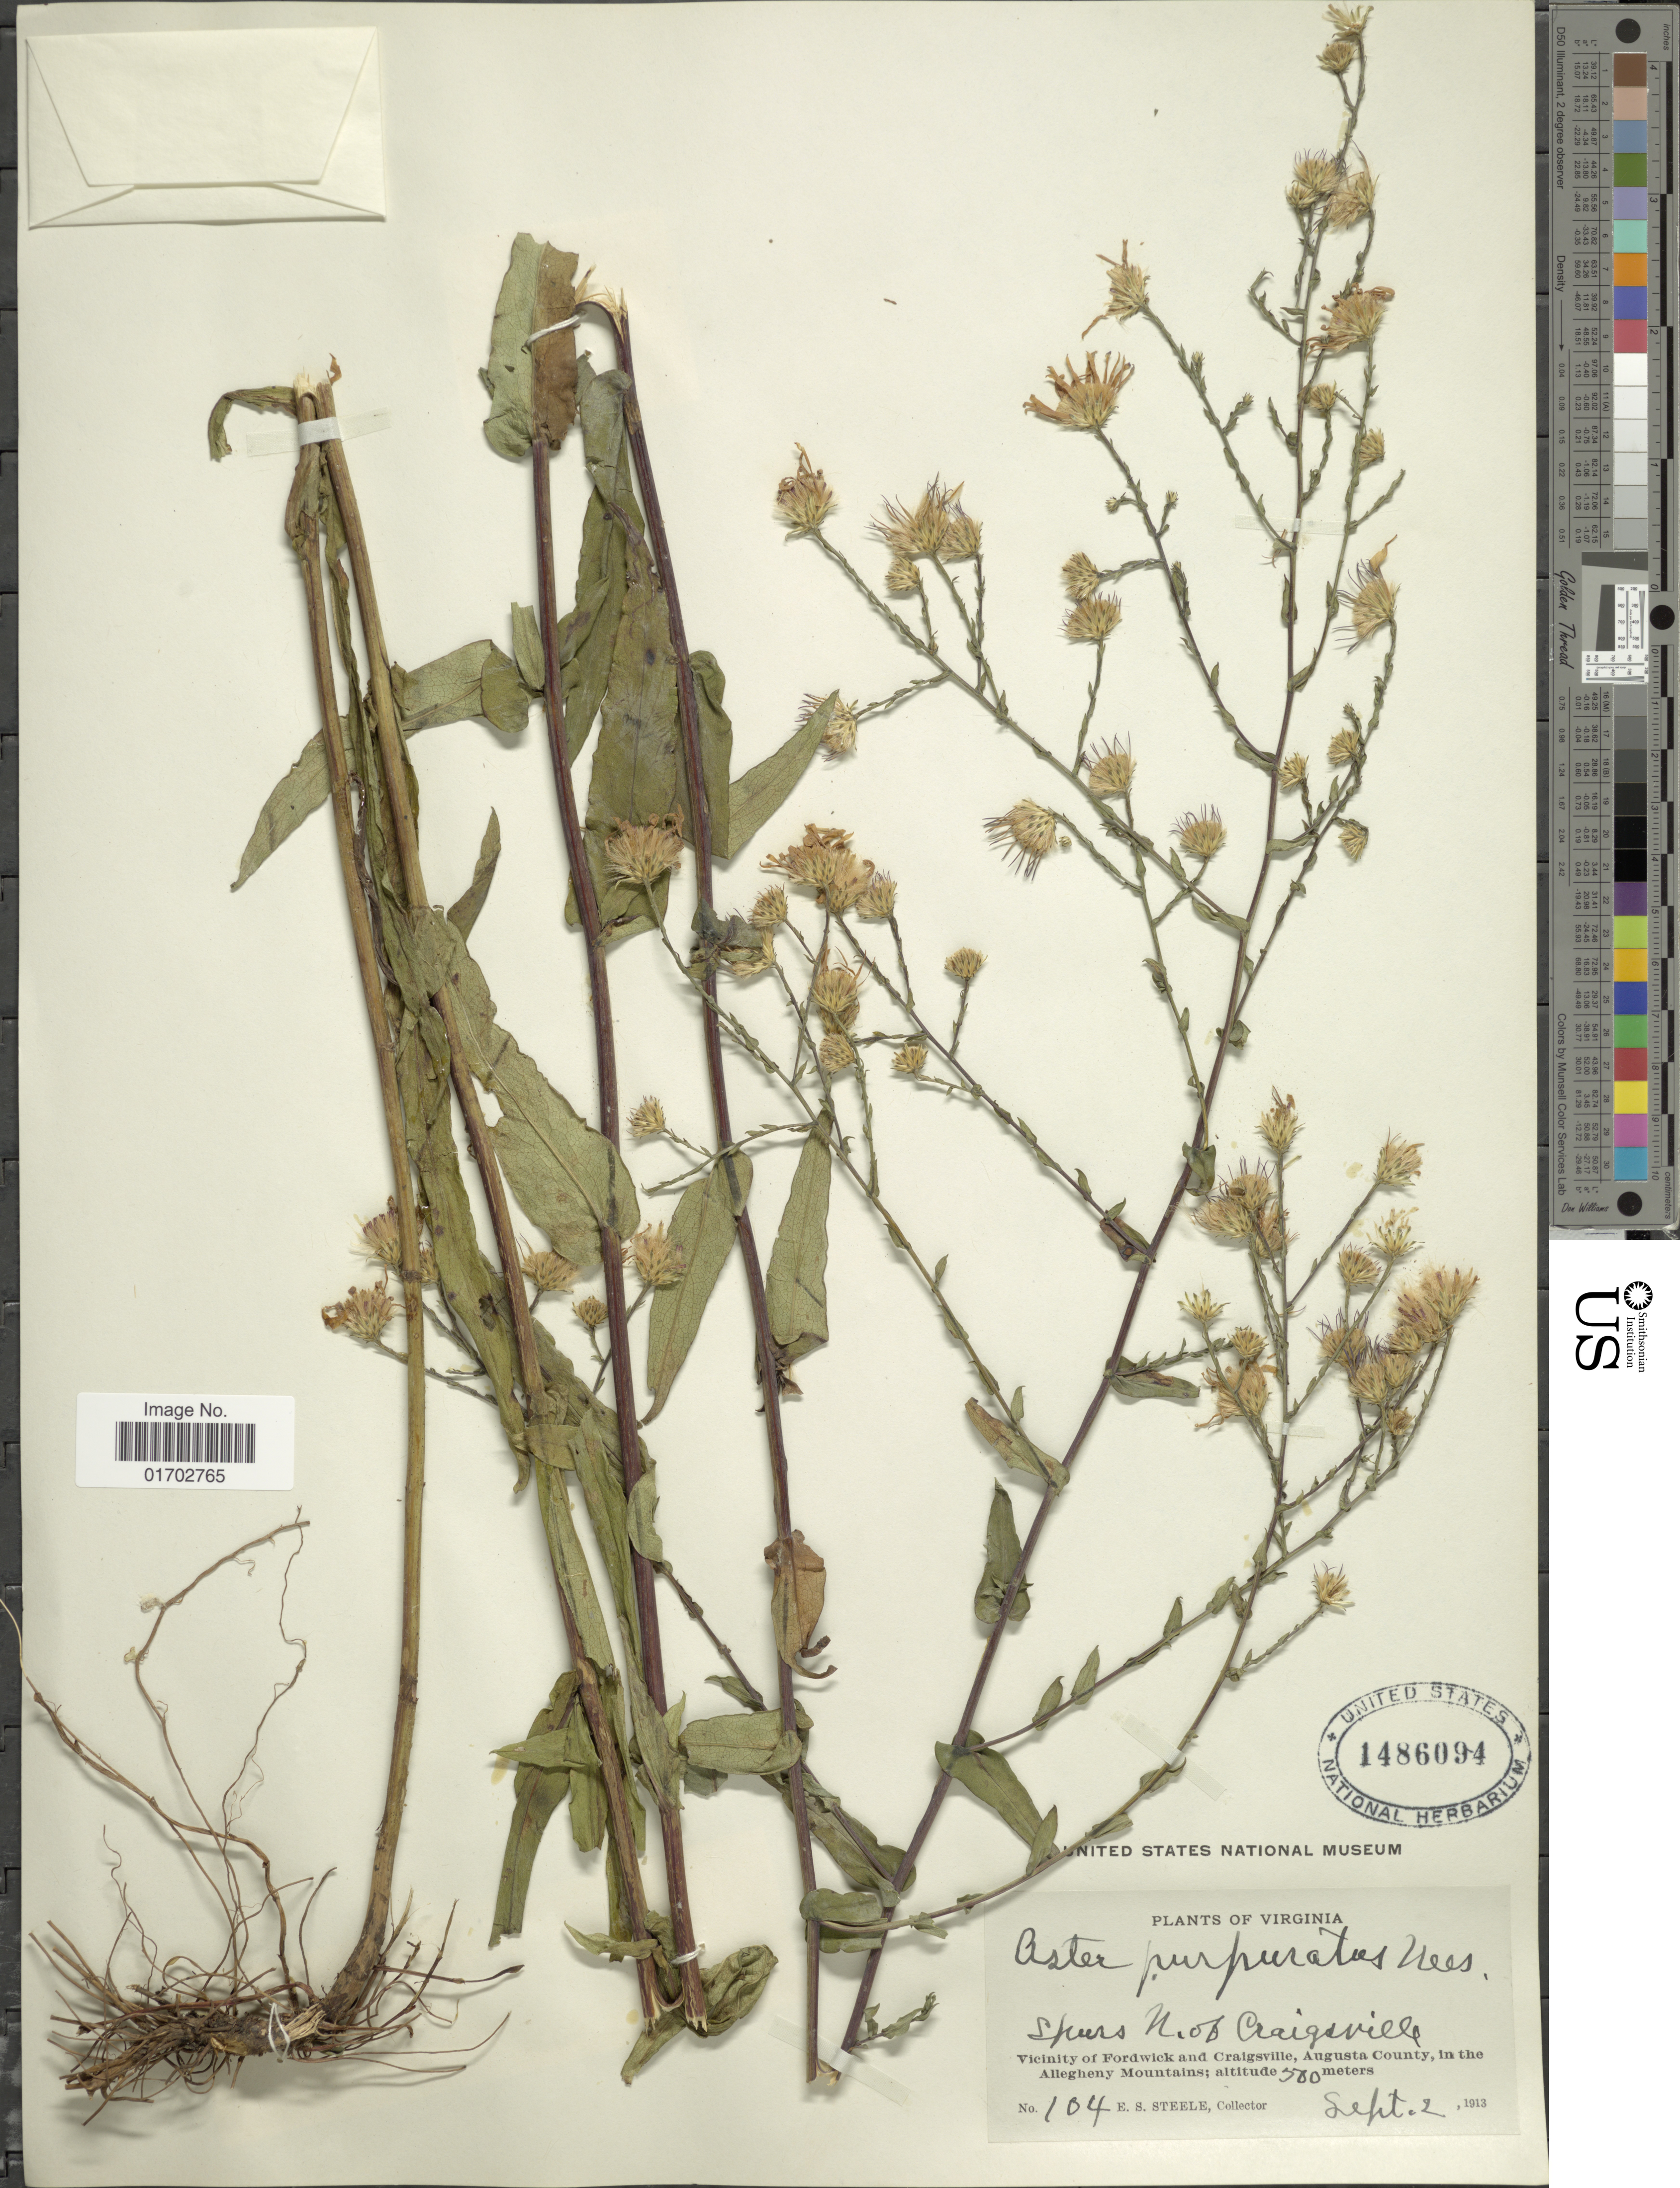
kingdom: Plantae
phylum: Tracheophyta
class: Magnoliopsida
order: Asterales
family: Asteraceae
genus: Symphyotrichum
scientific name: Symphyotrichum laeve var. purpuratum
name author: (Nees) G.L. Nesom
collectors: E. Steele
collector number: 104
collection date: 1913-09-02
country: United States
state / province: Virginia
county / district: Augusta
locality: Spurs N. of Craigsville, vicinity of Fordwick and Craigsville, Augusta County, in the Allegheny Mountains.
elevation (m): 500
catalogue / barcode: US 1486094